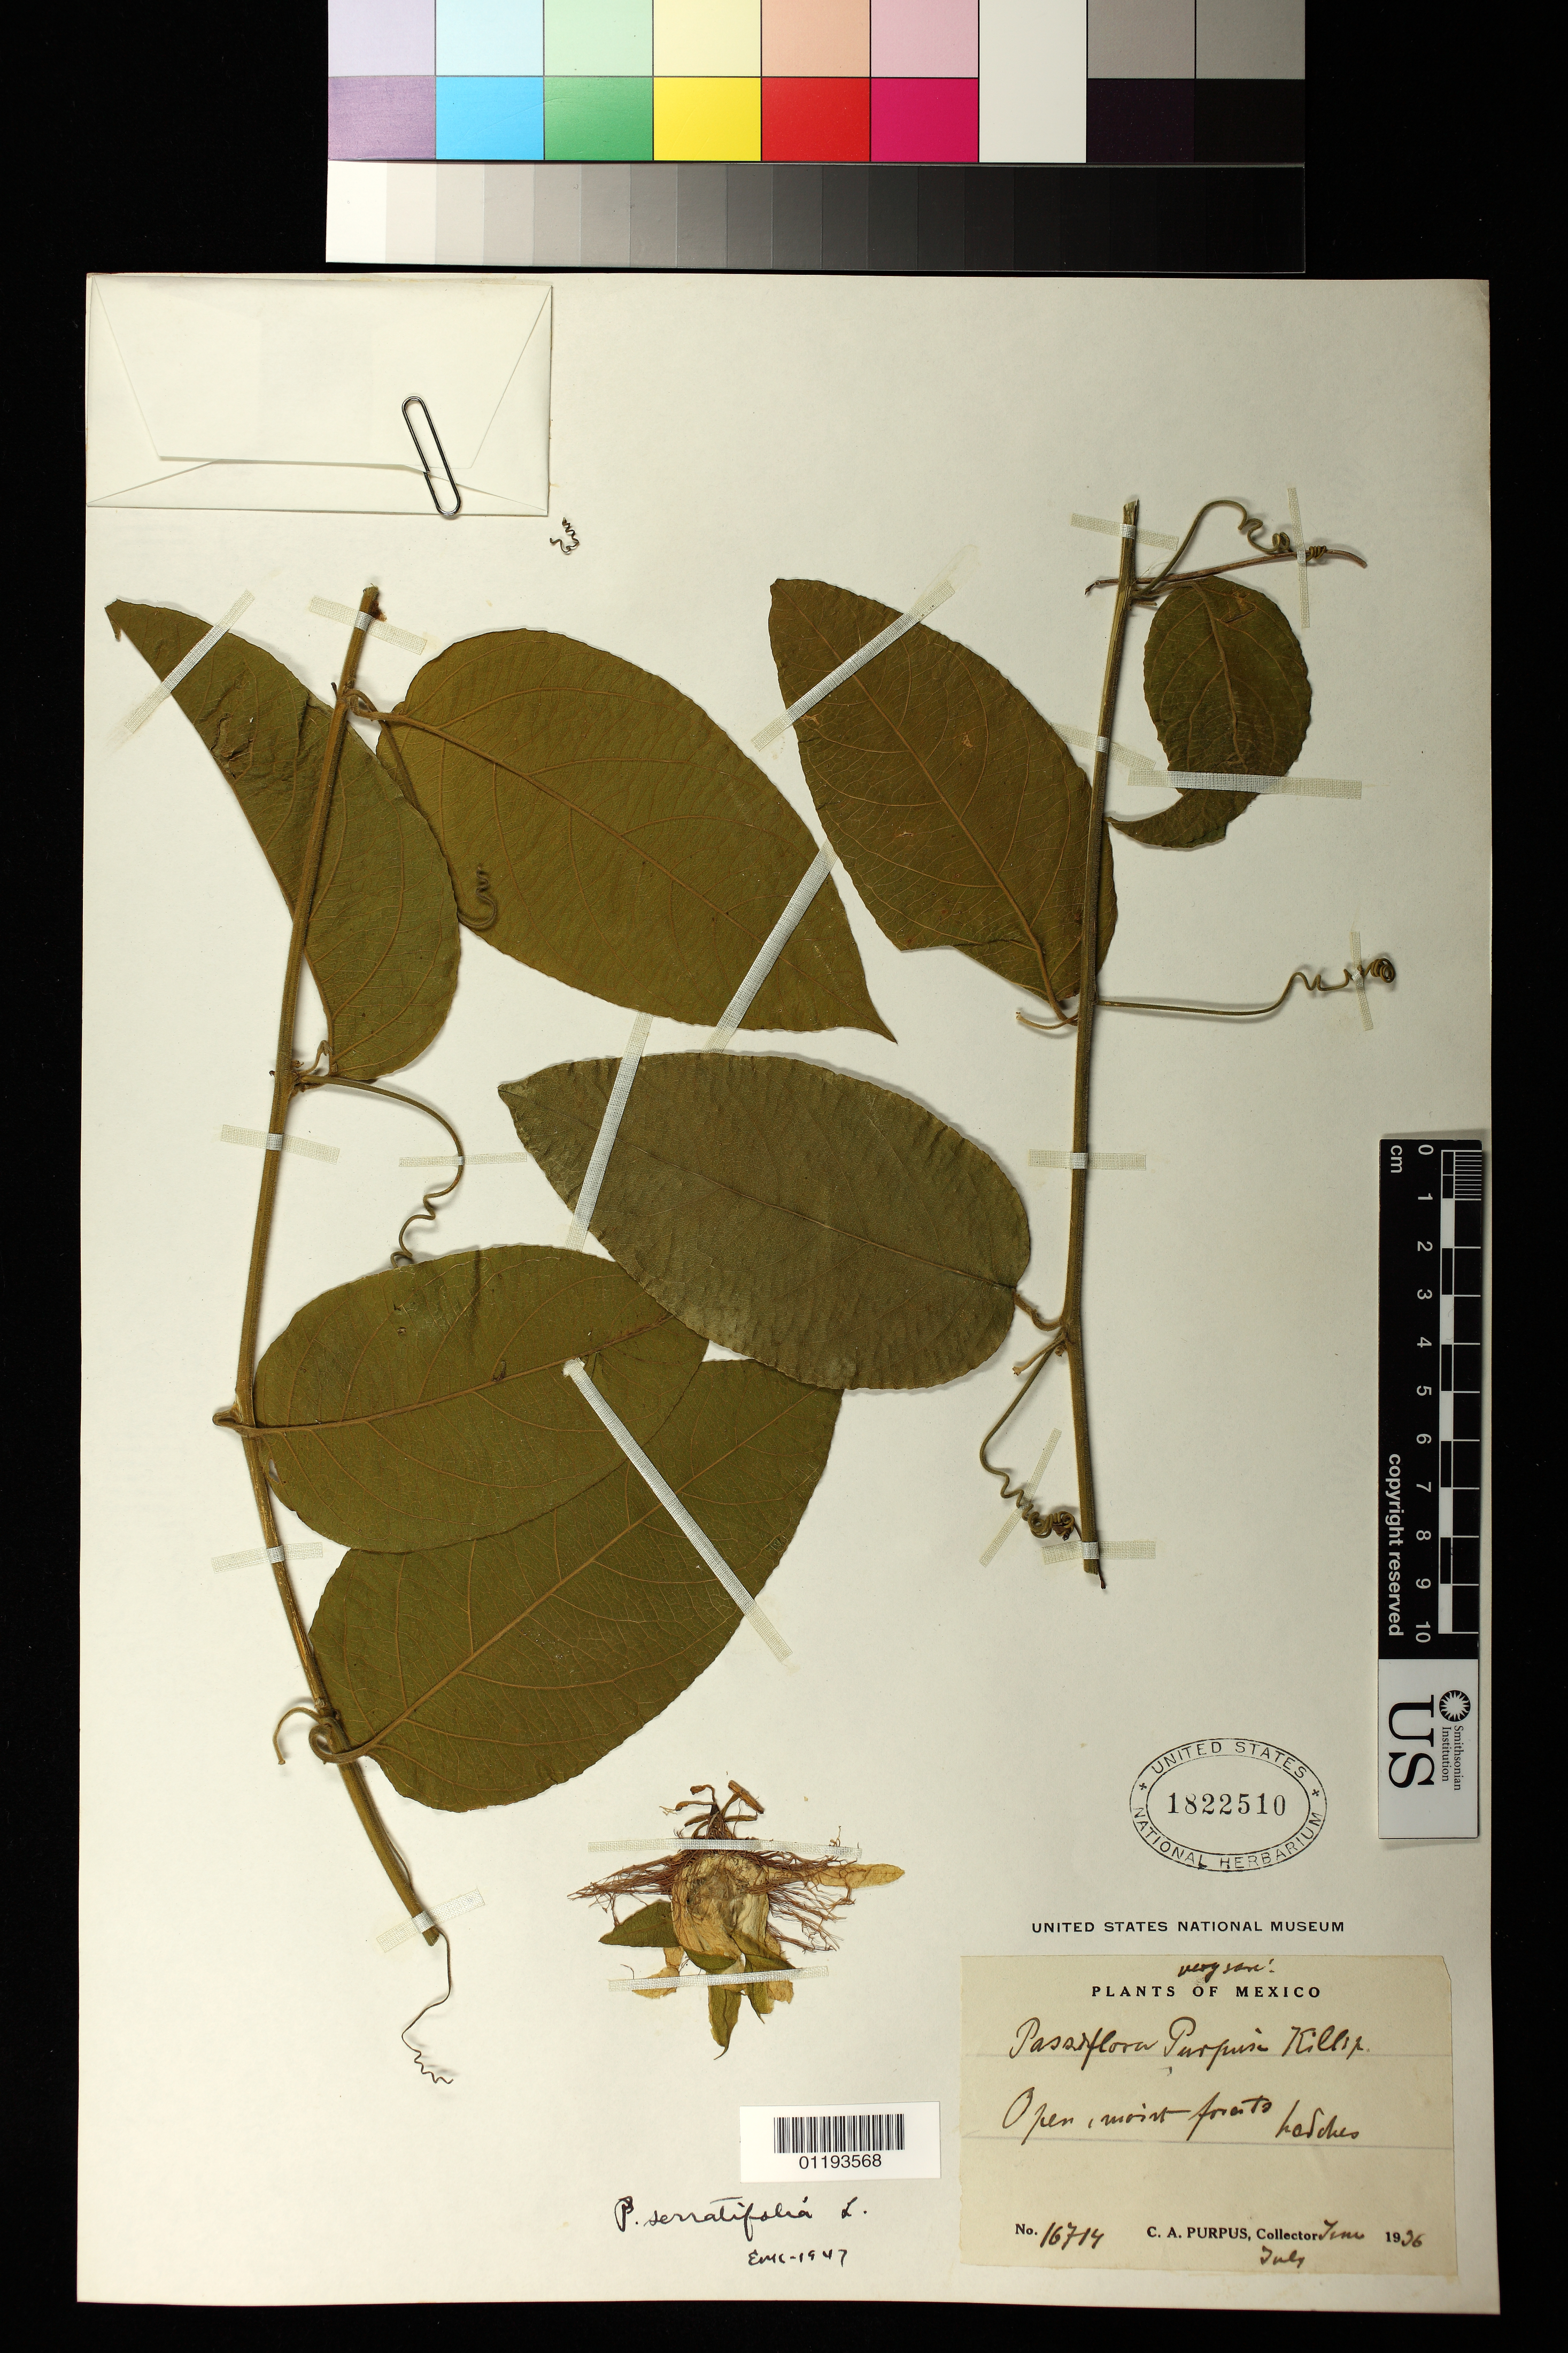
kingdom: Plantae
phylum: Tracheophyta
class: Magnoliopsida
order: Malpighiales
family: Passifloraceae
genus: Passiflora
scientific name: Passiflora serratifolia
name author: L.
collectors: C. A. Purpus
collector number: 16714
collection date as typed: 1936-06 1936-07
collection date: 1936-06/1936-07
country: Mexico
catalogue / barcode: US 1822510